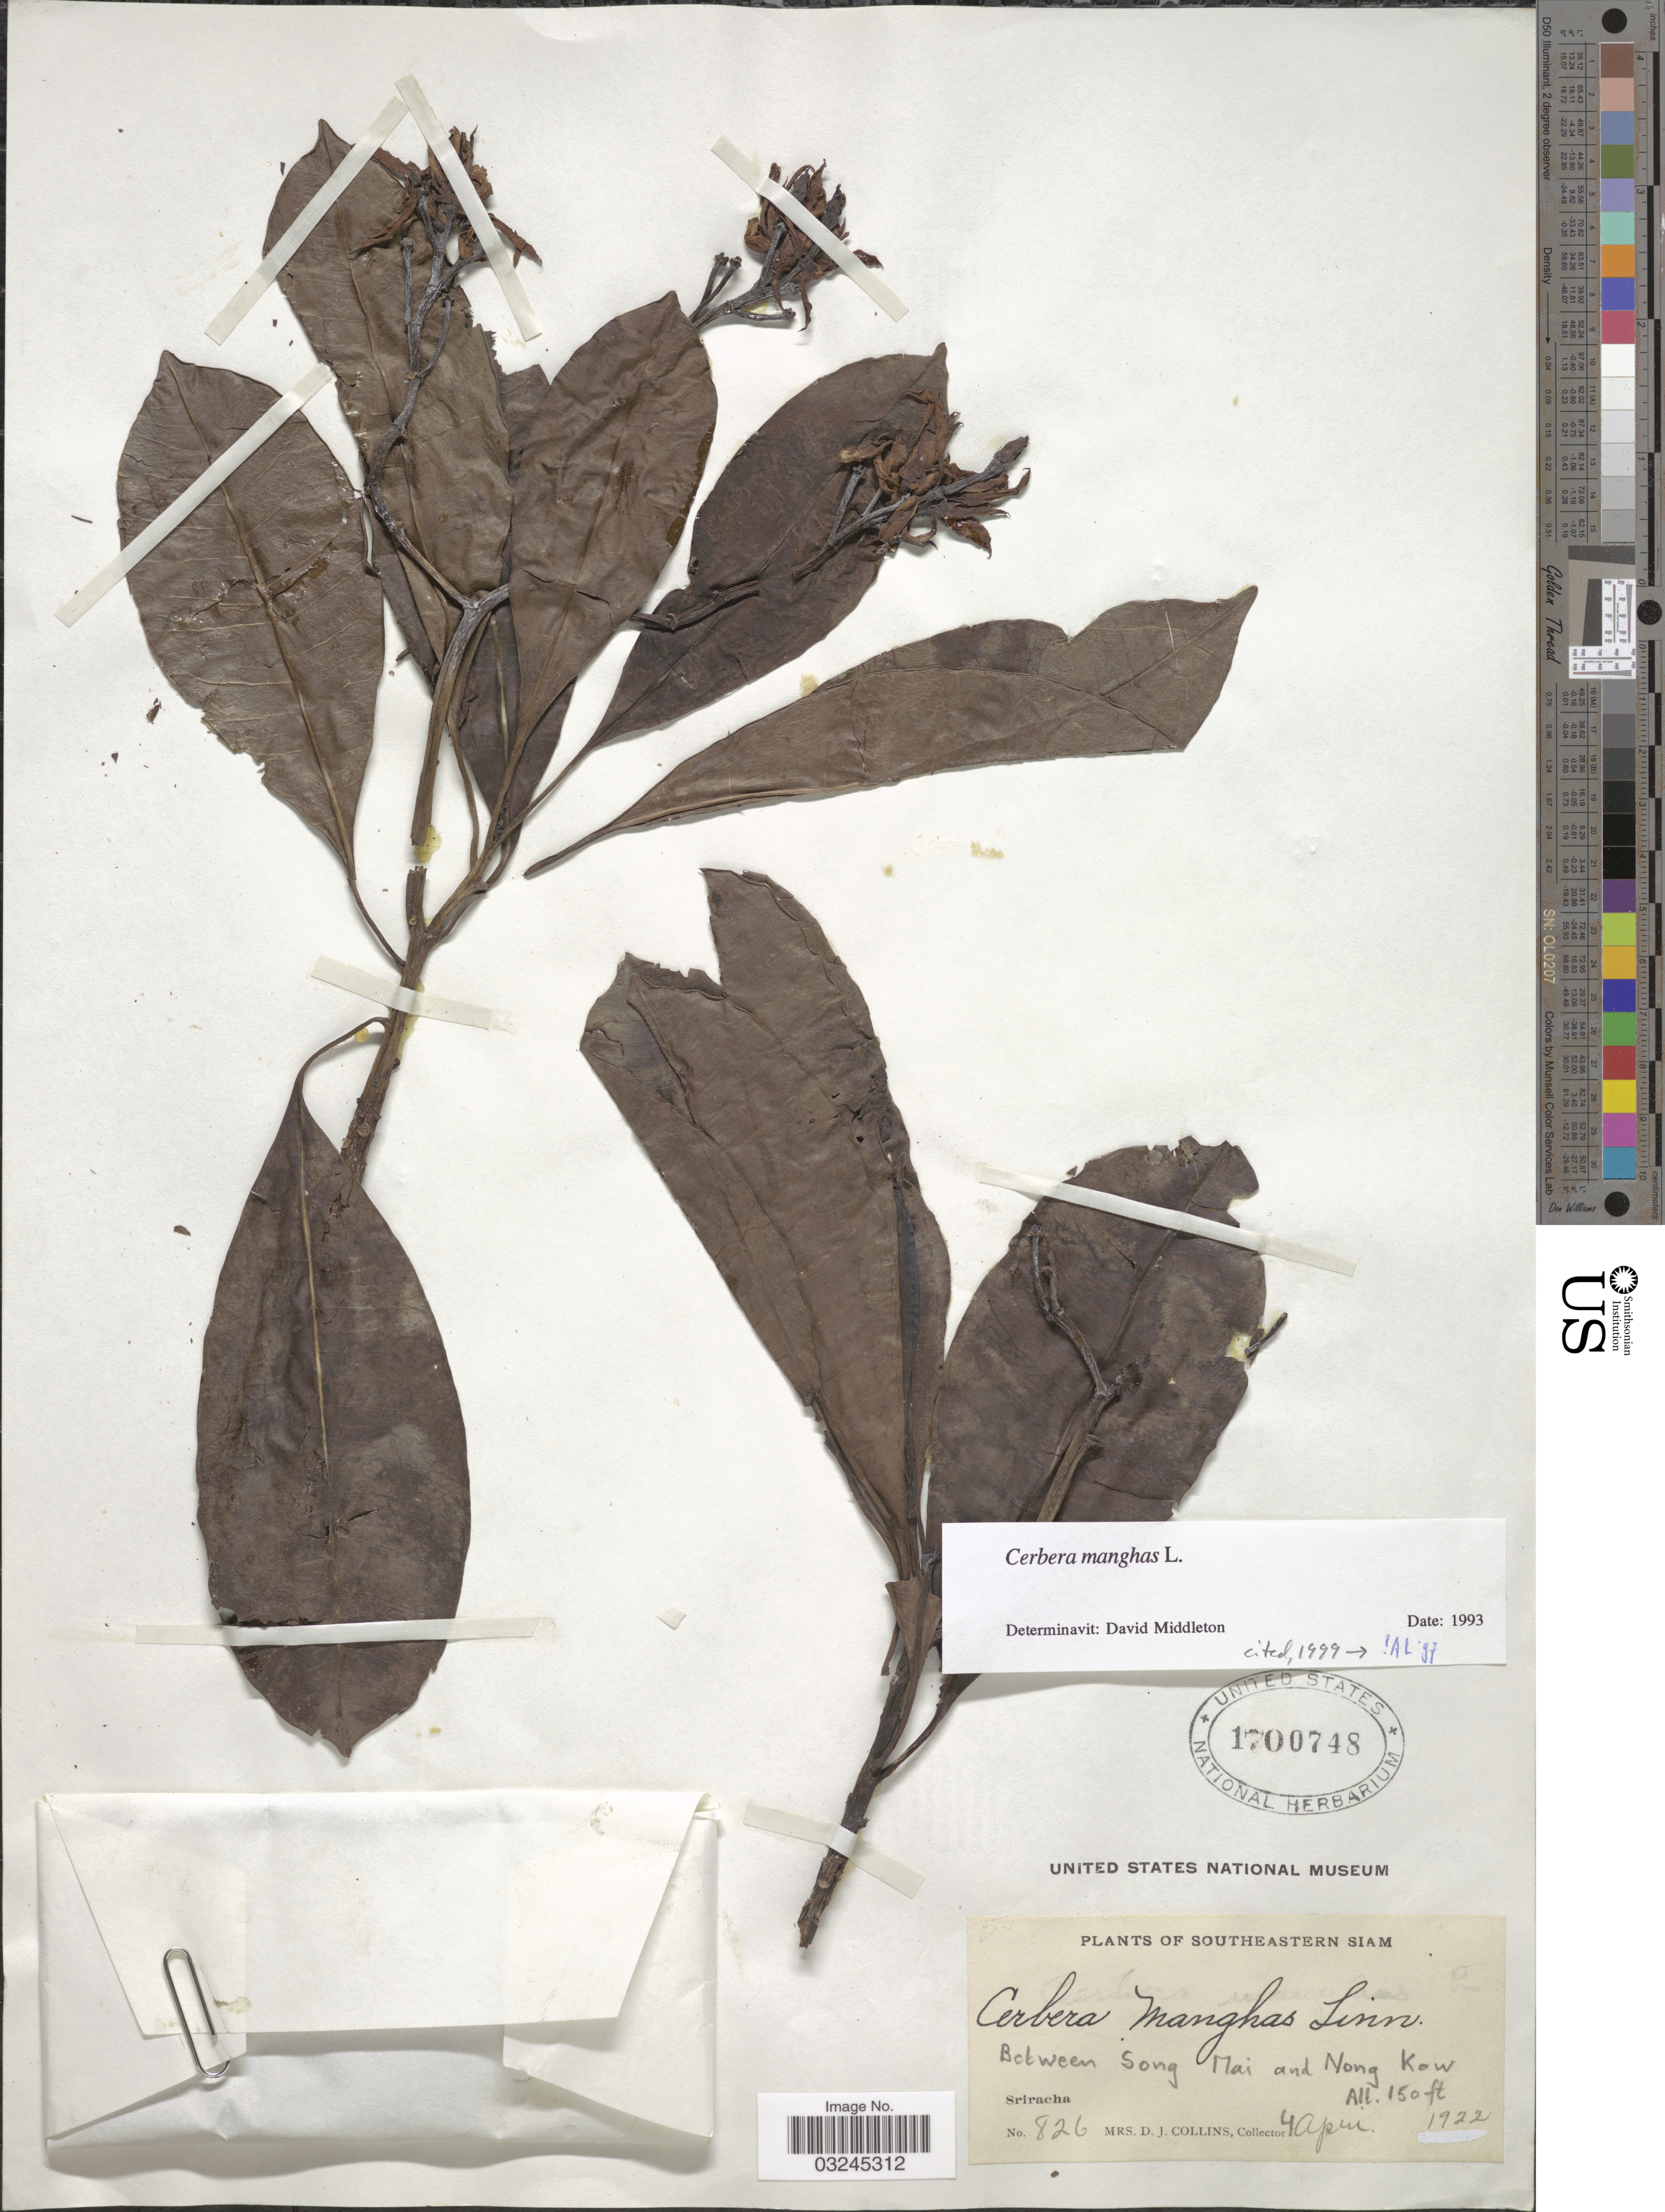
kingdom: Plantae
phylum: Tracheophyta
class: Magnoliopsida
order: Gentianales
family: Apocynaceae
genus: Cerbera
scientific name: Cerbera manghas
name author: L.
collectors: Mrs. D. J. Collins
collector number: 826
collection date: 1922-04-04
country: Thailand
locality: Southeastern Siam. Between Song Mai and Nong Kow. Sriracha.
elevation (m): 46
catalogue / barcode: US 1700748